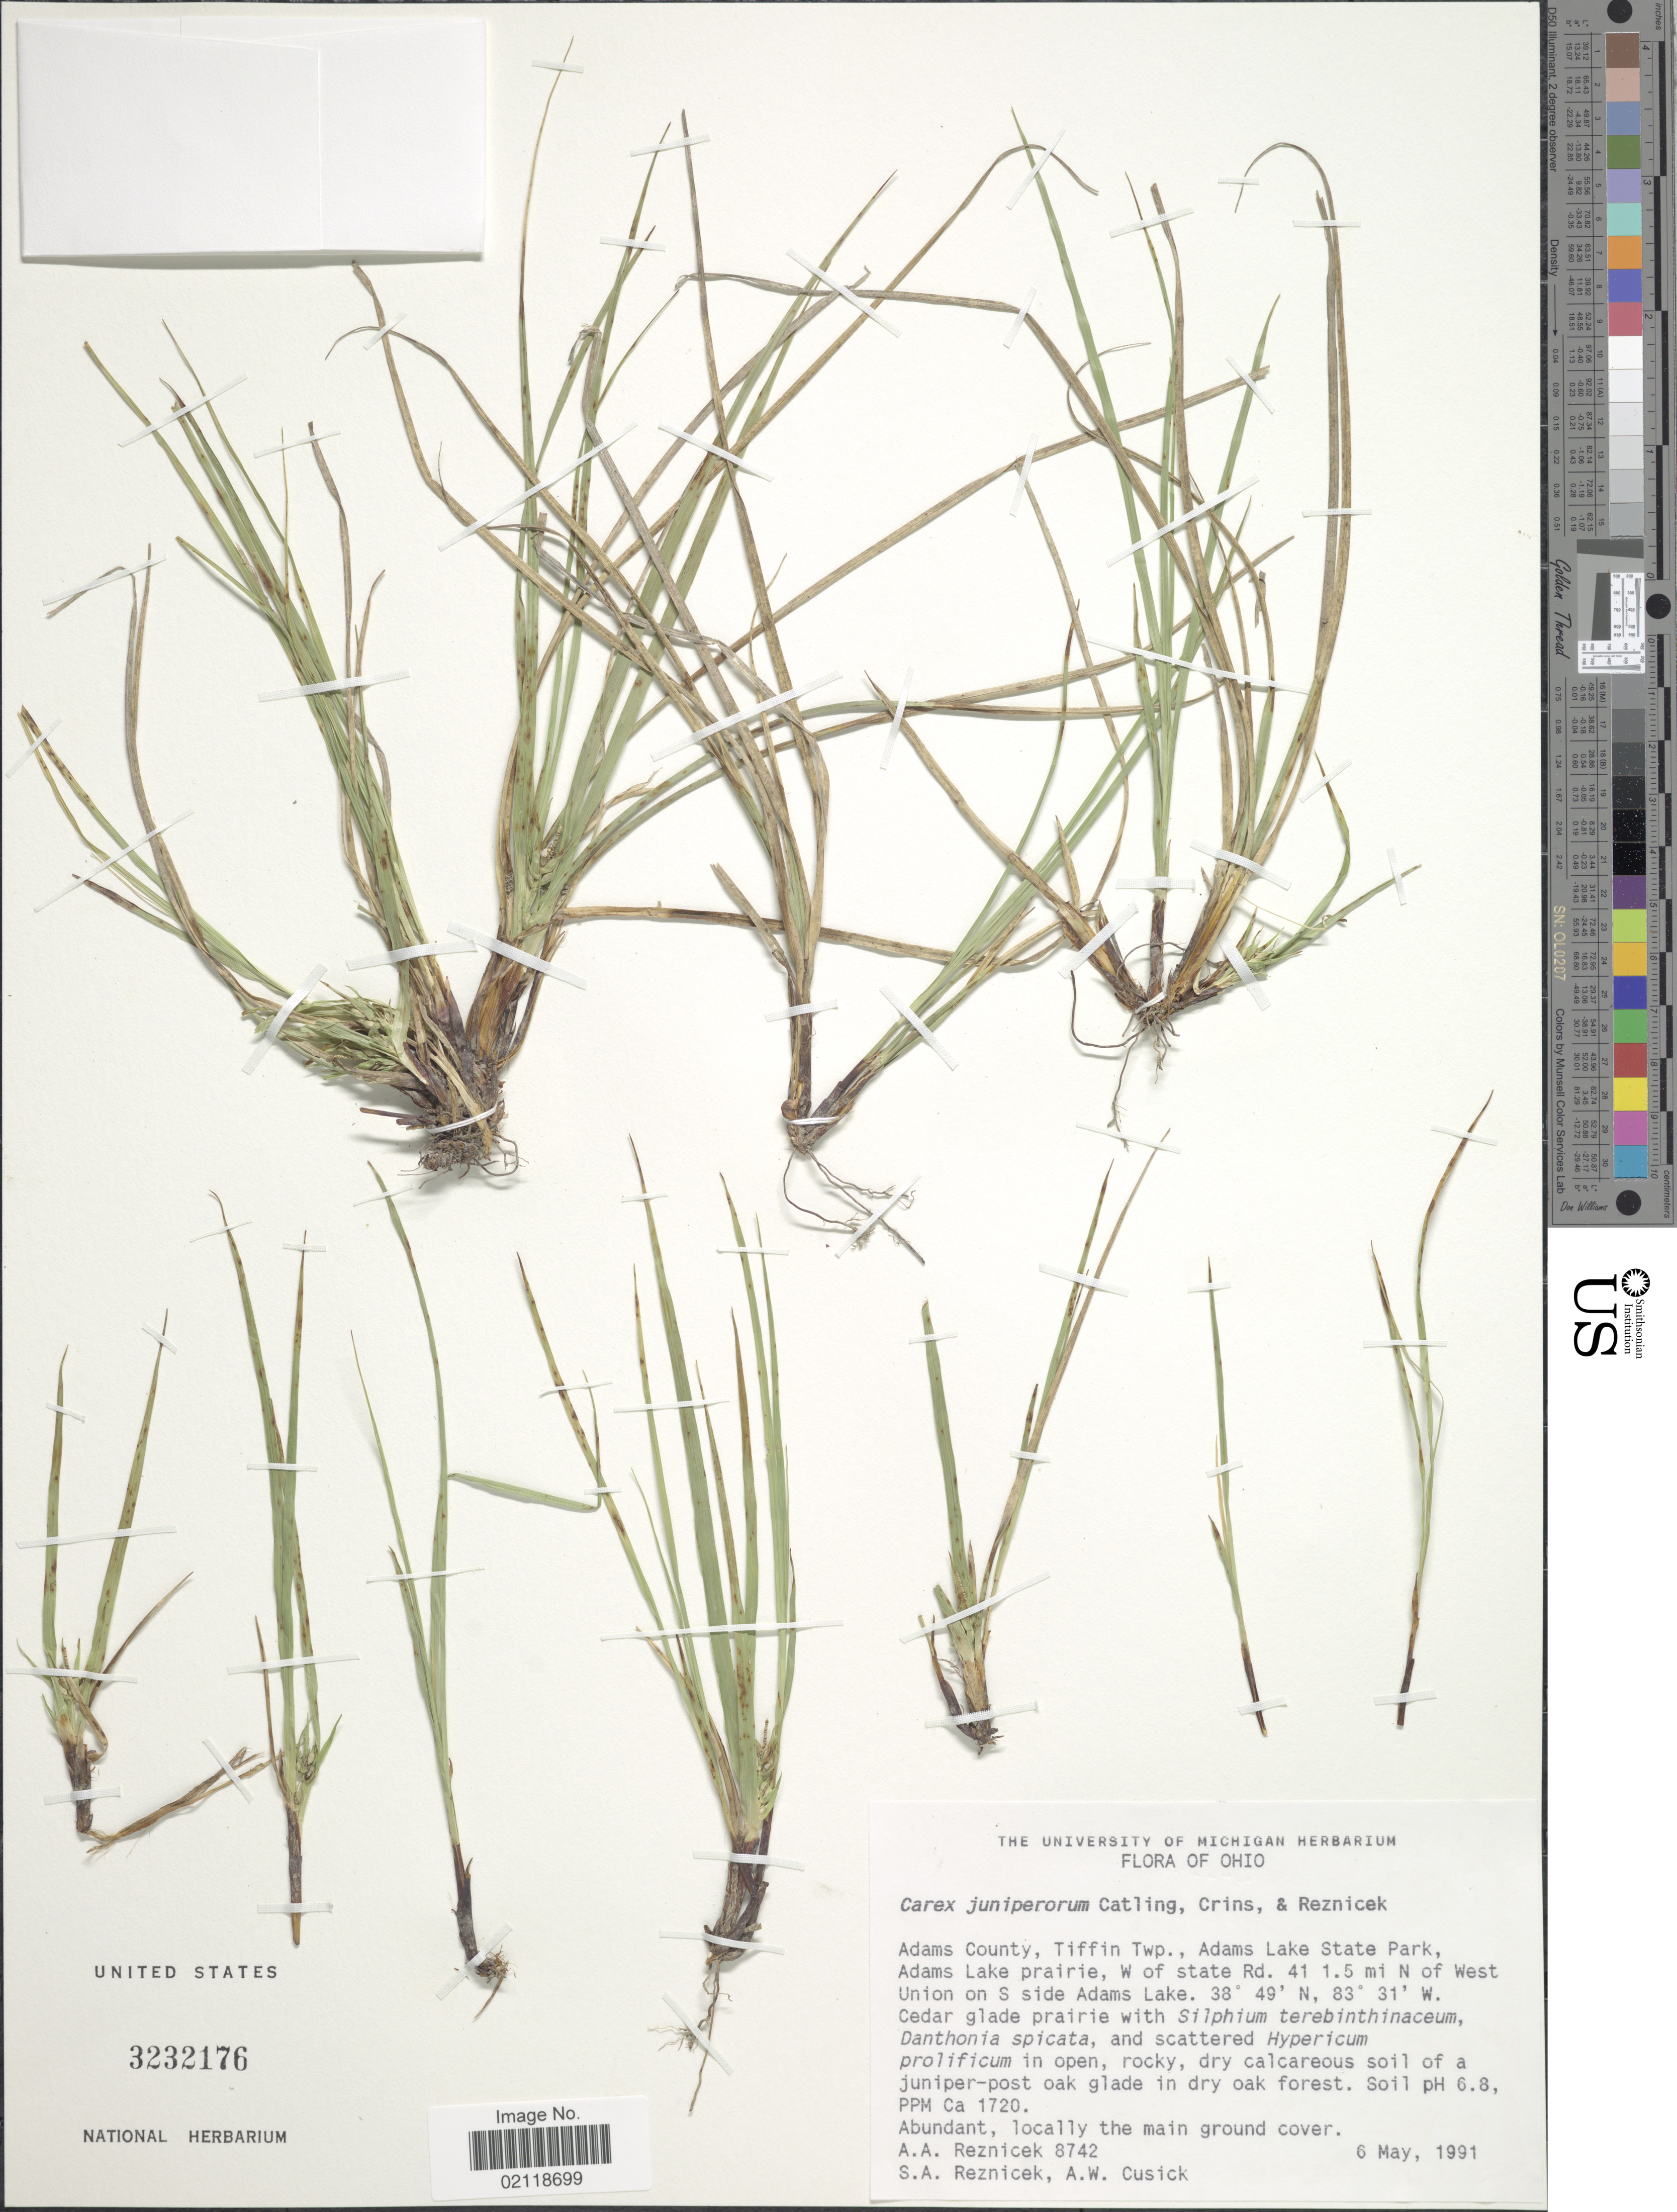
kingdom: Plantae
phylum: Tracheophyta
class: Liliopsida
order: Poales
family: Cyperaceae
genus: Carex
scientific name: Carex juniperorum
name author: Catling et al.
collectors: A. A. Reznicek, S. A. Reznicek & A. Cusick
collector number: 8742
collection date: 1991-05-06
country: United States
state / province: Ohio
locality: Adams County, Tiffin Twp., Adams Lake State Park, Adams Lake prairie, W of state Rd. 41 1.5 mi N of West Union on S side Adams Lake.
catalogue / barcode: US 3232176